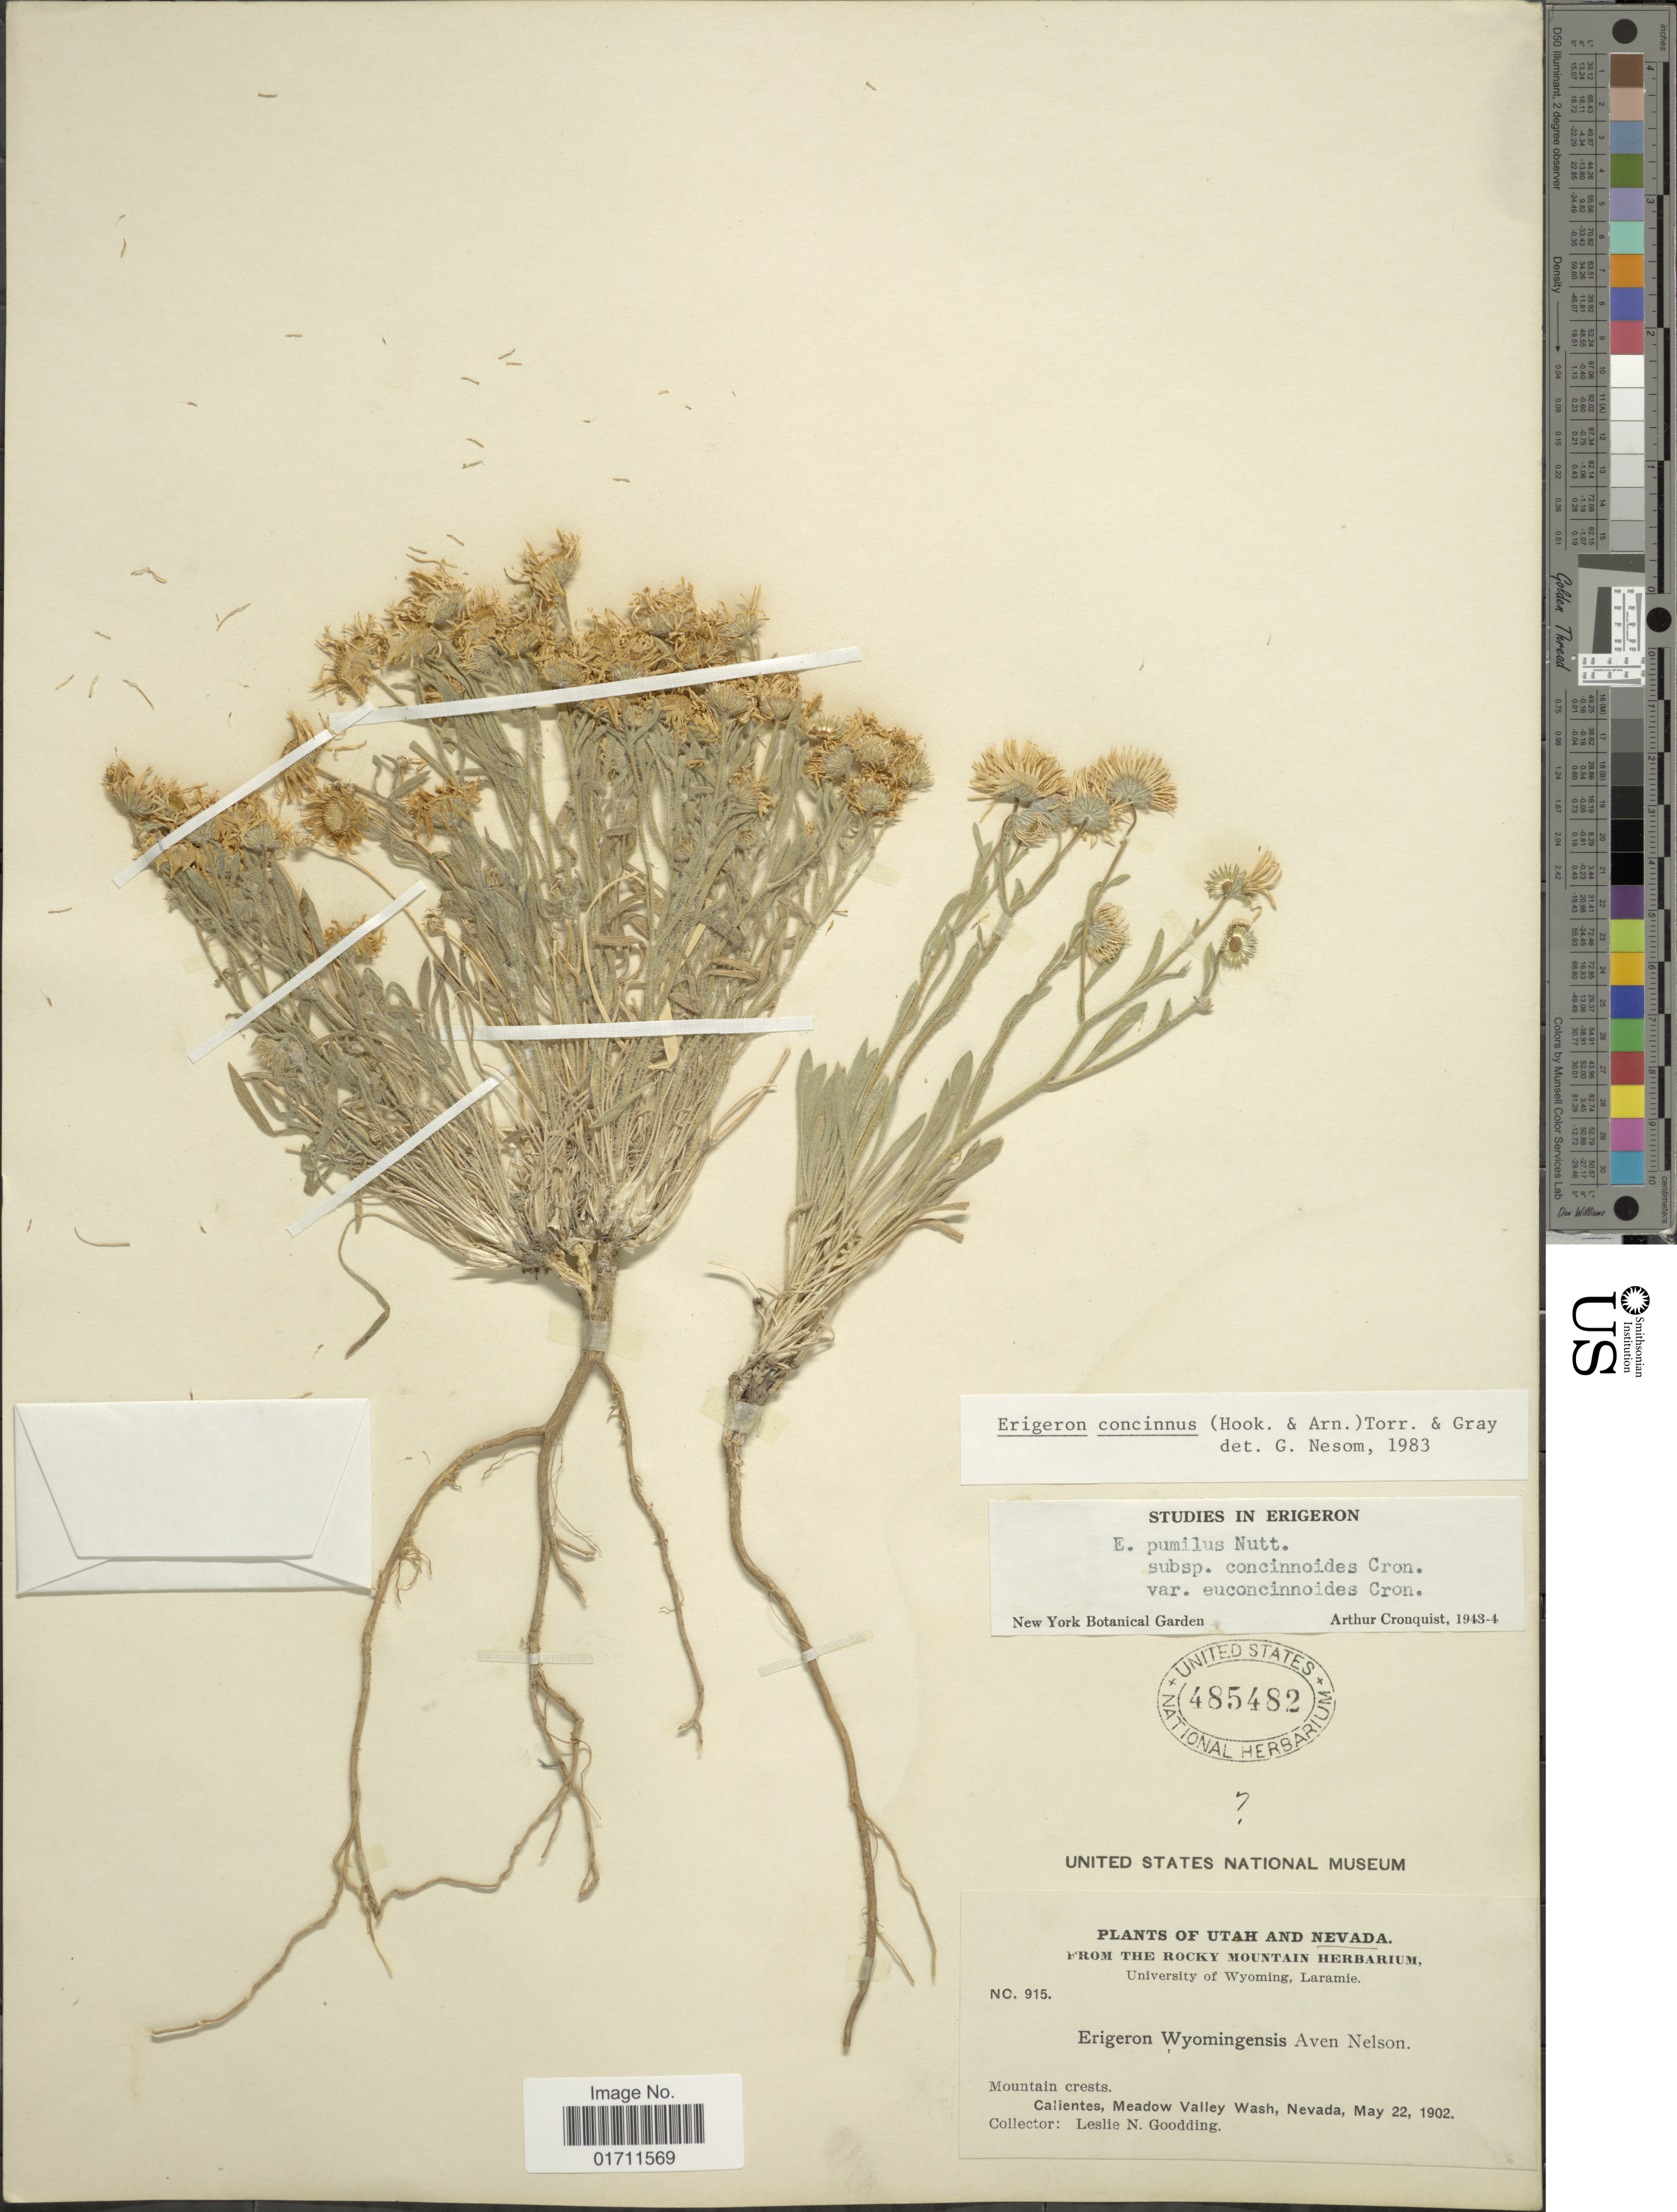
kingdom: Plantae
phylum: Tracheophyta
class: Magnoliopsida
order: Asterales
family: Asteraceae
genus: Erigeron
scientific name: Erigeron concinnus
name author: (Hook. & Arn.) Torr. & A. Gray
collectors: L. N. Goodding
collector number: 915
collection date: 1902-05-22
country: United States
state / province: Nevada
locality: Mountain crest, Callientes, Meadow Valley, Utah and Nevada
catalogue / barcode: US 485482